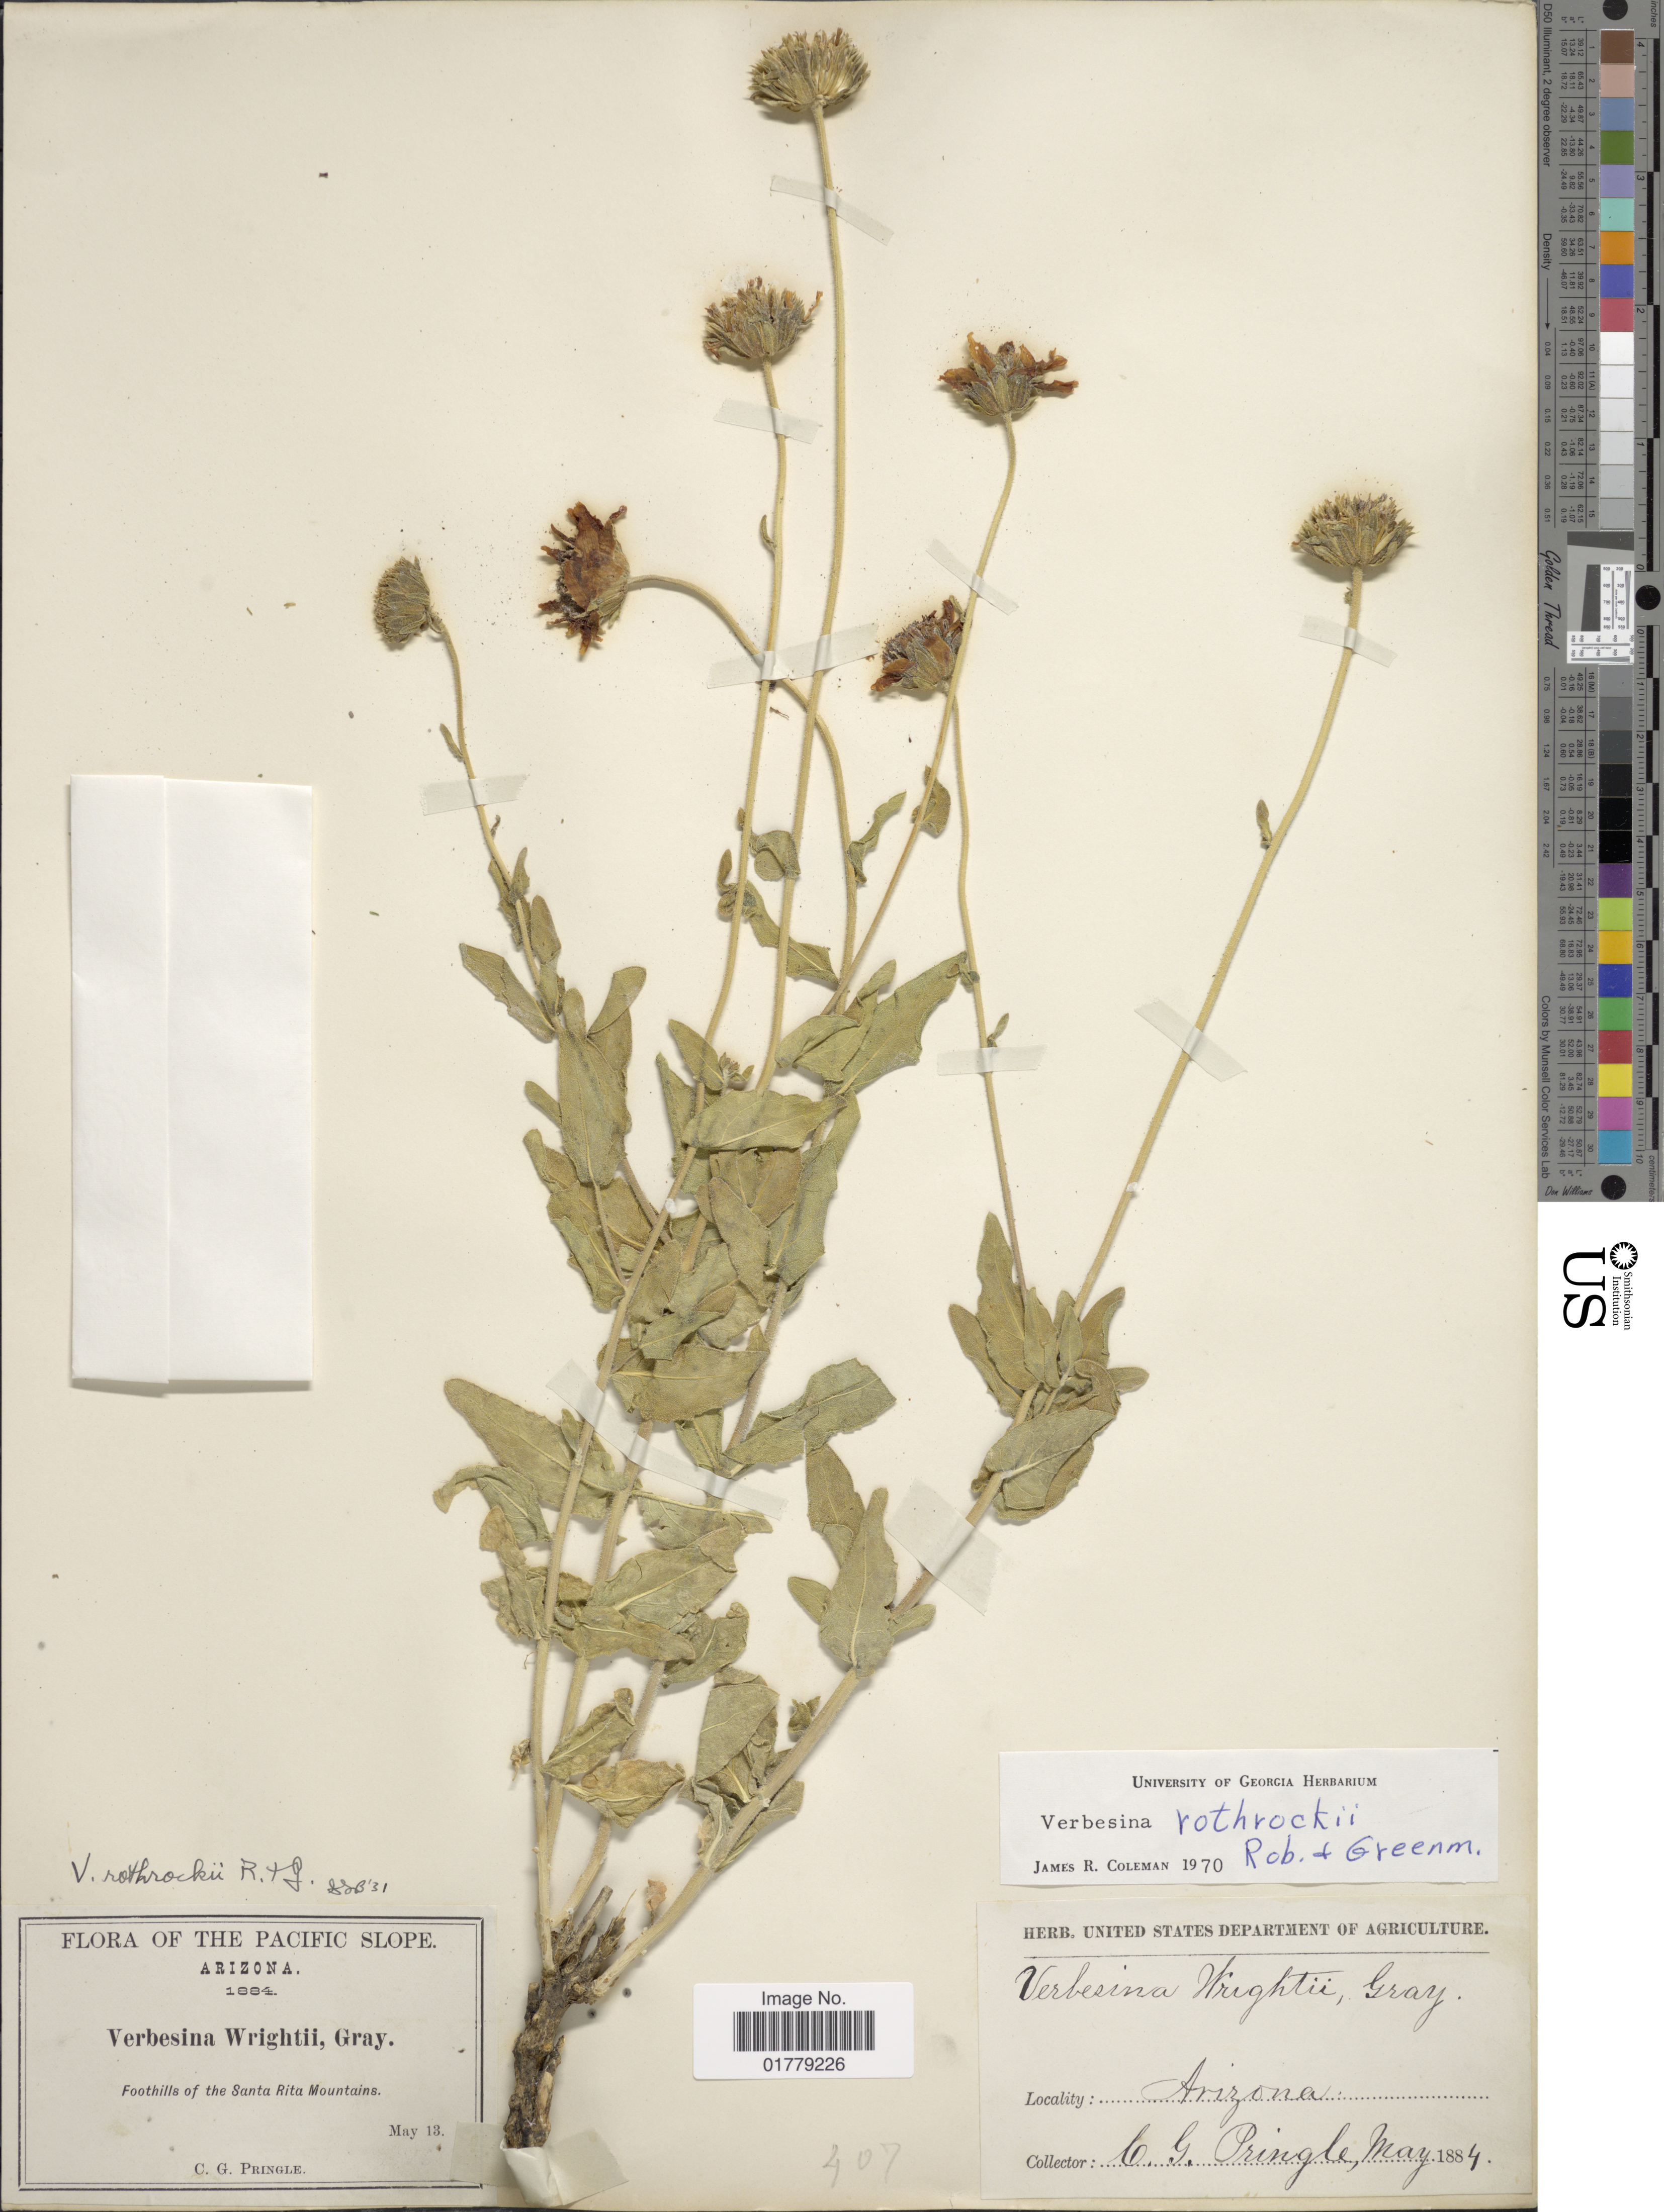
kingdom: Plantae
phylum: Tracheophyta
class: Magnoliopsida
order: Asterales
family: Asteraceae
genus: Verbesina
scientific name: Verbesina rothrockii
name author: B.L. Rob. & Greenm.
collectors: C. G. Pringle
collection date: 1884-05-13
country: United States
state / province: Arizona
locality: Pacific Slope. Arizona. Foothills of the Santa Rita Mountains